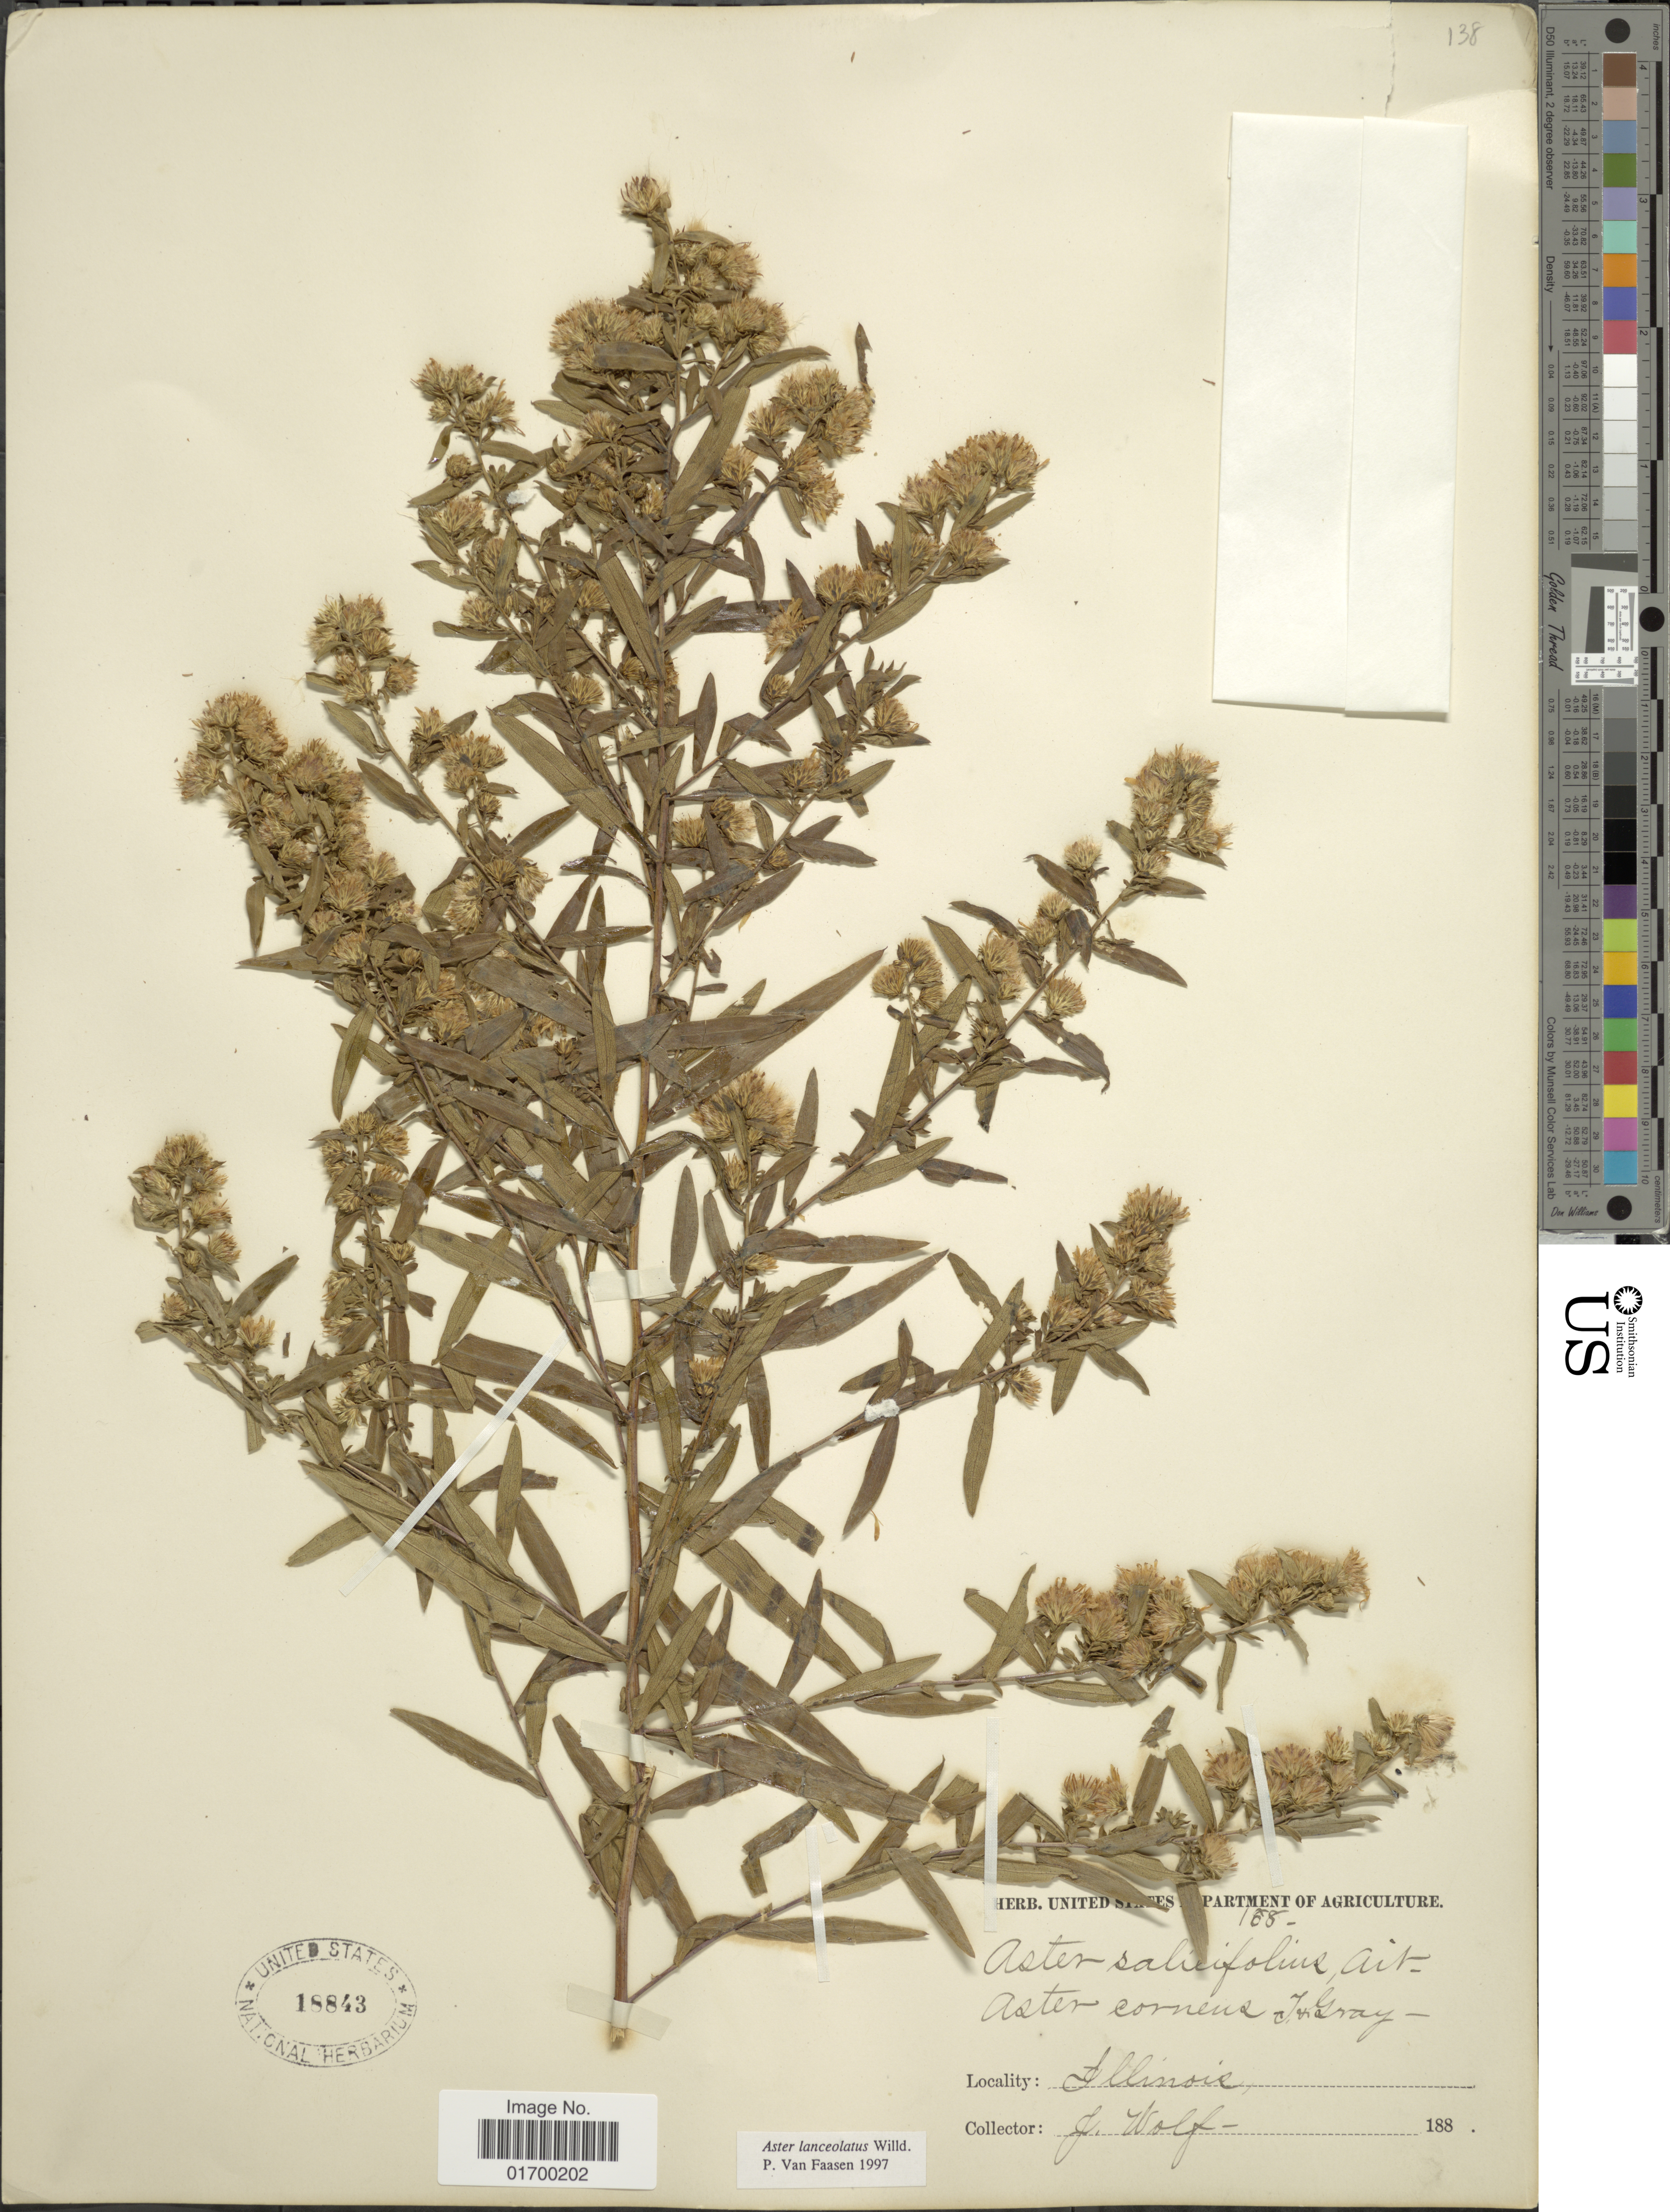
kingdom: Plantae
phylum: Tracheophyta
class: Magnoliopsida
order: Asterales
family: Asteraceae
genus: Symphyotrichum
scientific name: Symphyotrichum lanceolatum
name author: (Willd.) G.L. Nesom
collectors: J. Wolf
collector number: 188*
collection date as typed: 188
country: United States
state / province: Illinois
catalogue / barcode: US 18843